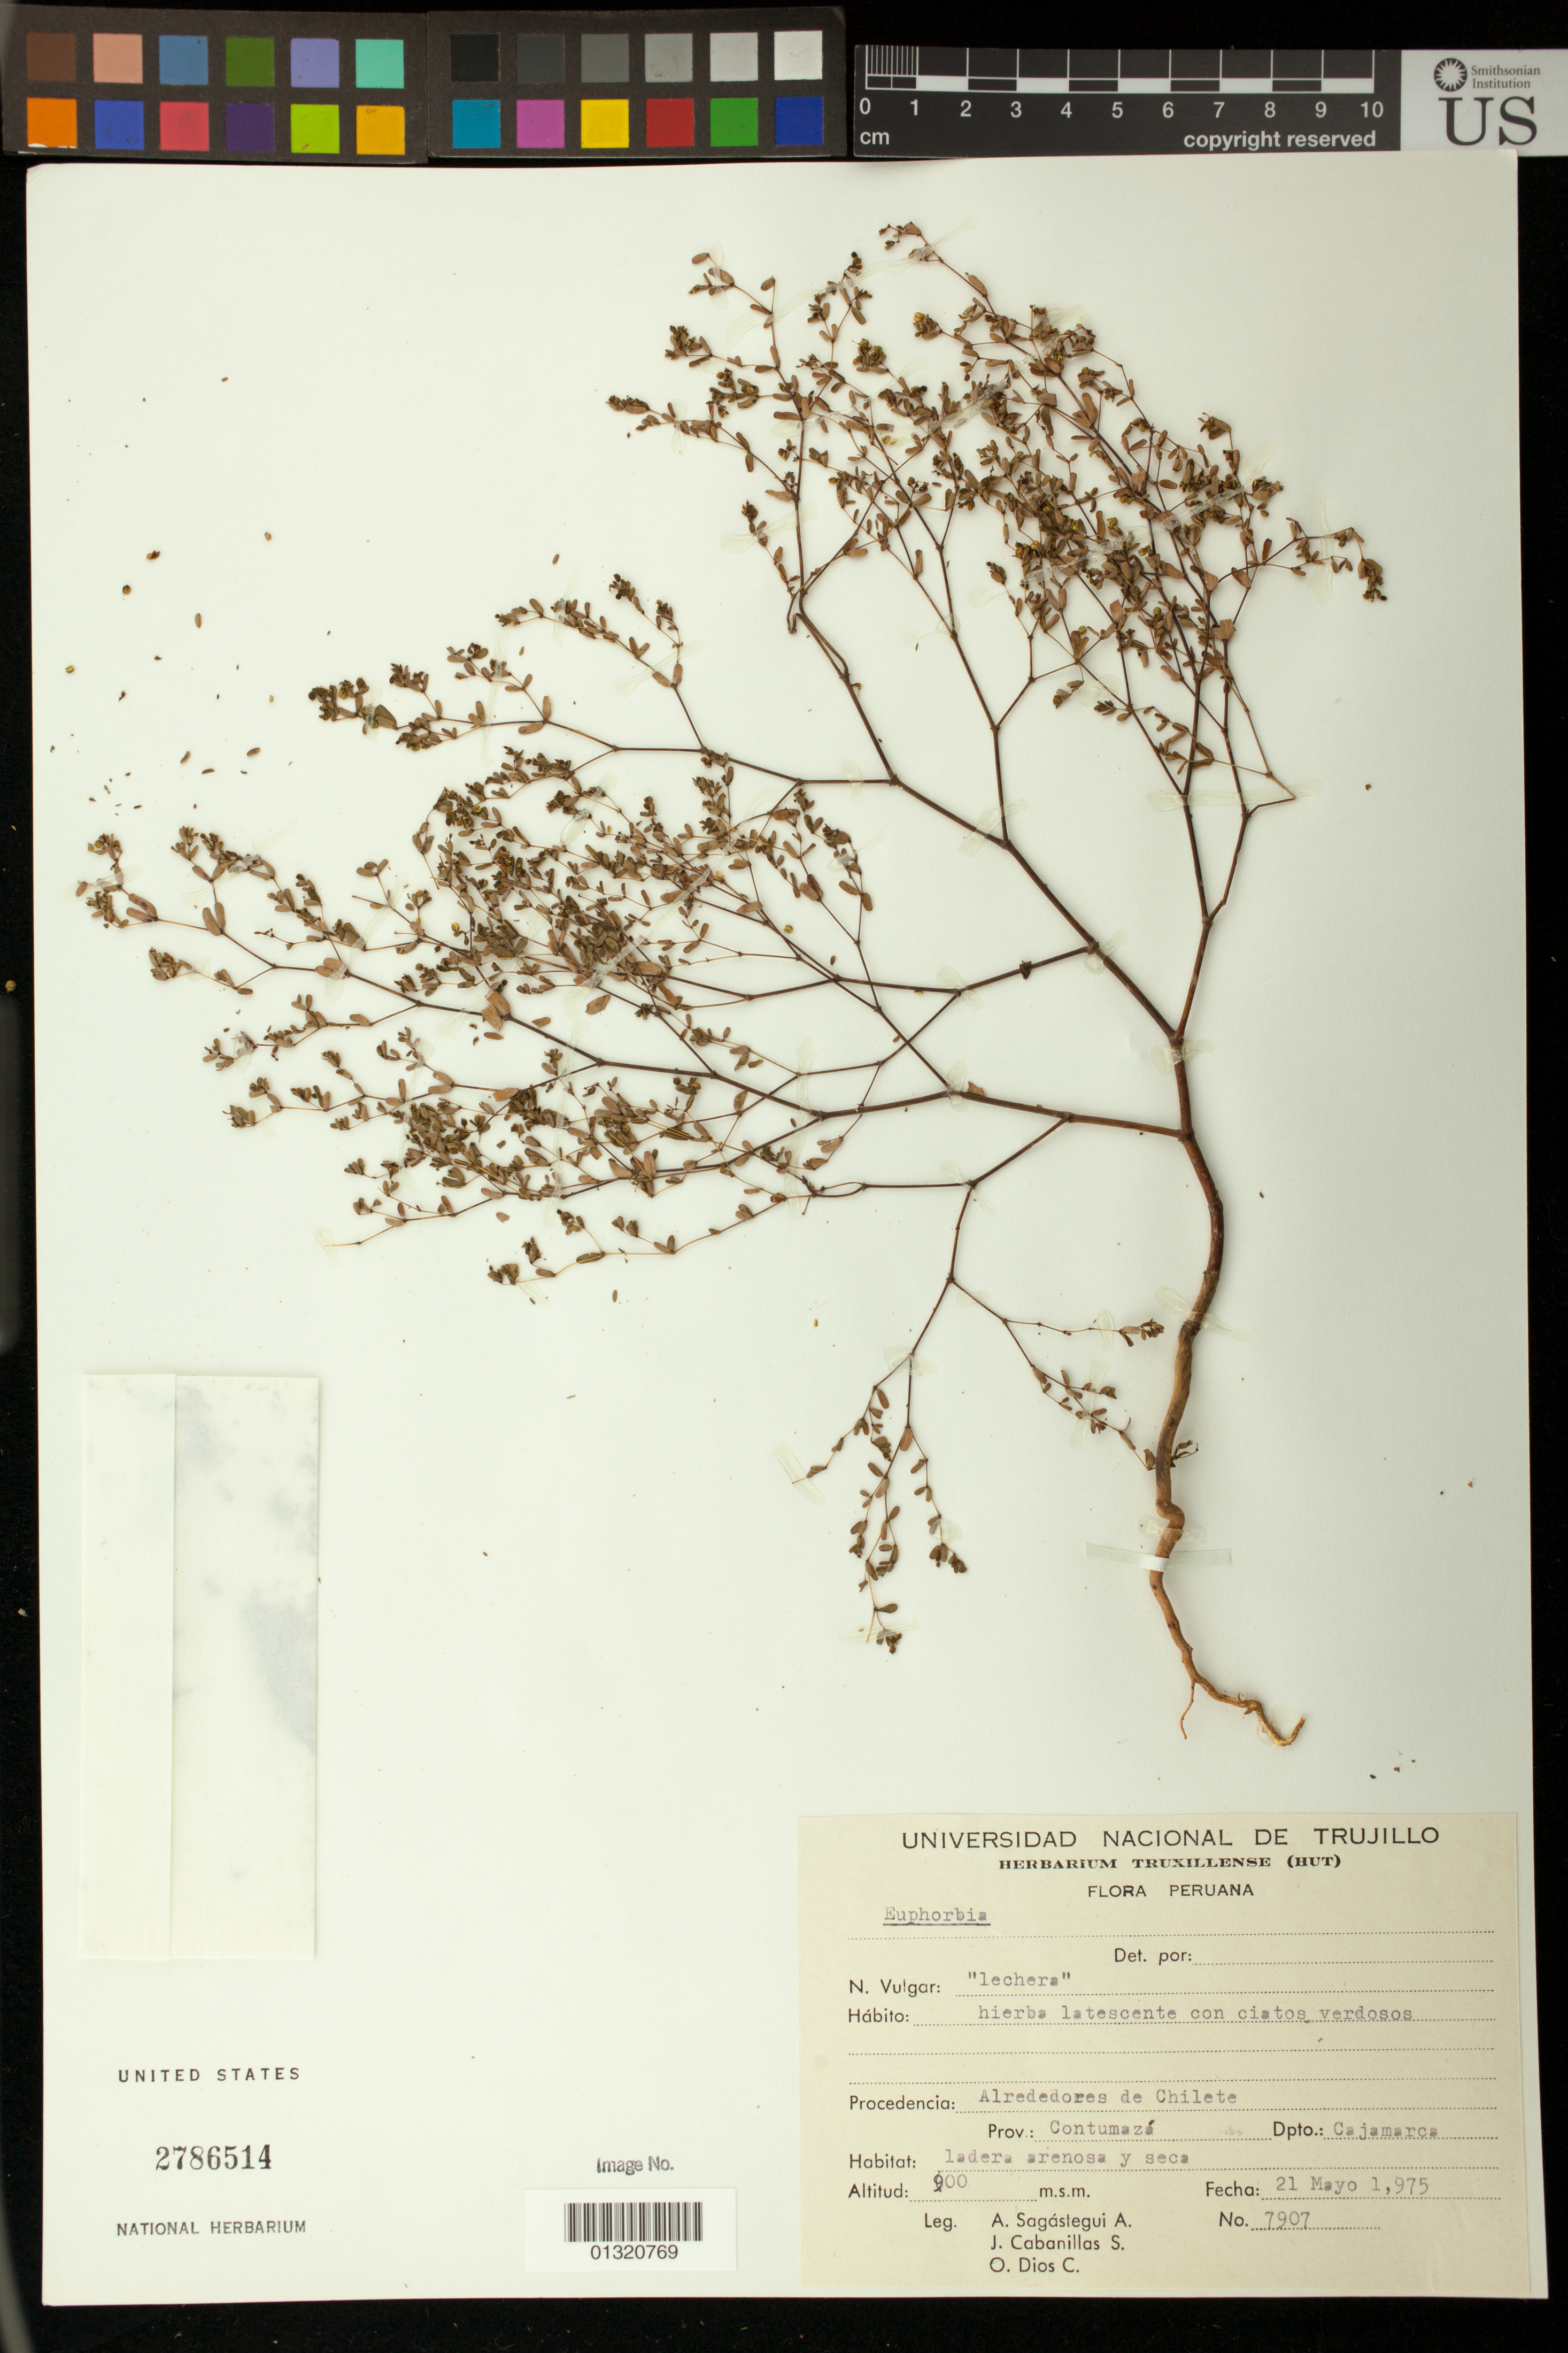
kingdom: Plantae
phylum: Tracheophyta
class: Magnoliopsida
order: Malpighiales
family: Euphorbiaceae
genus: Euphorbia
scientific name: Euphorbia sp.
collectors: A. Sagástegui A., J. Cabanillas S. & O. Dios C.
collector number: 7907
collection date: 1975-05-21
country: Peru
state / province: Cajamarca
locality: Alrededores de Chilete; Contumazá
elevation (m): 900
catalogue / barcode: US 2786514